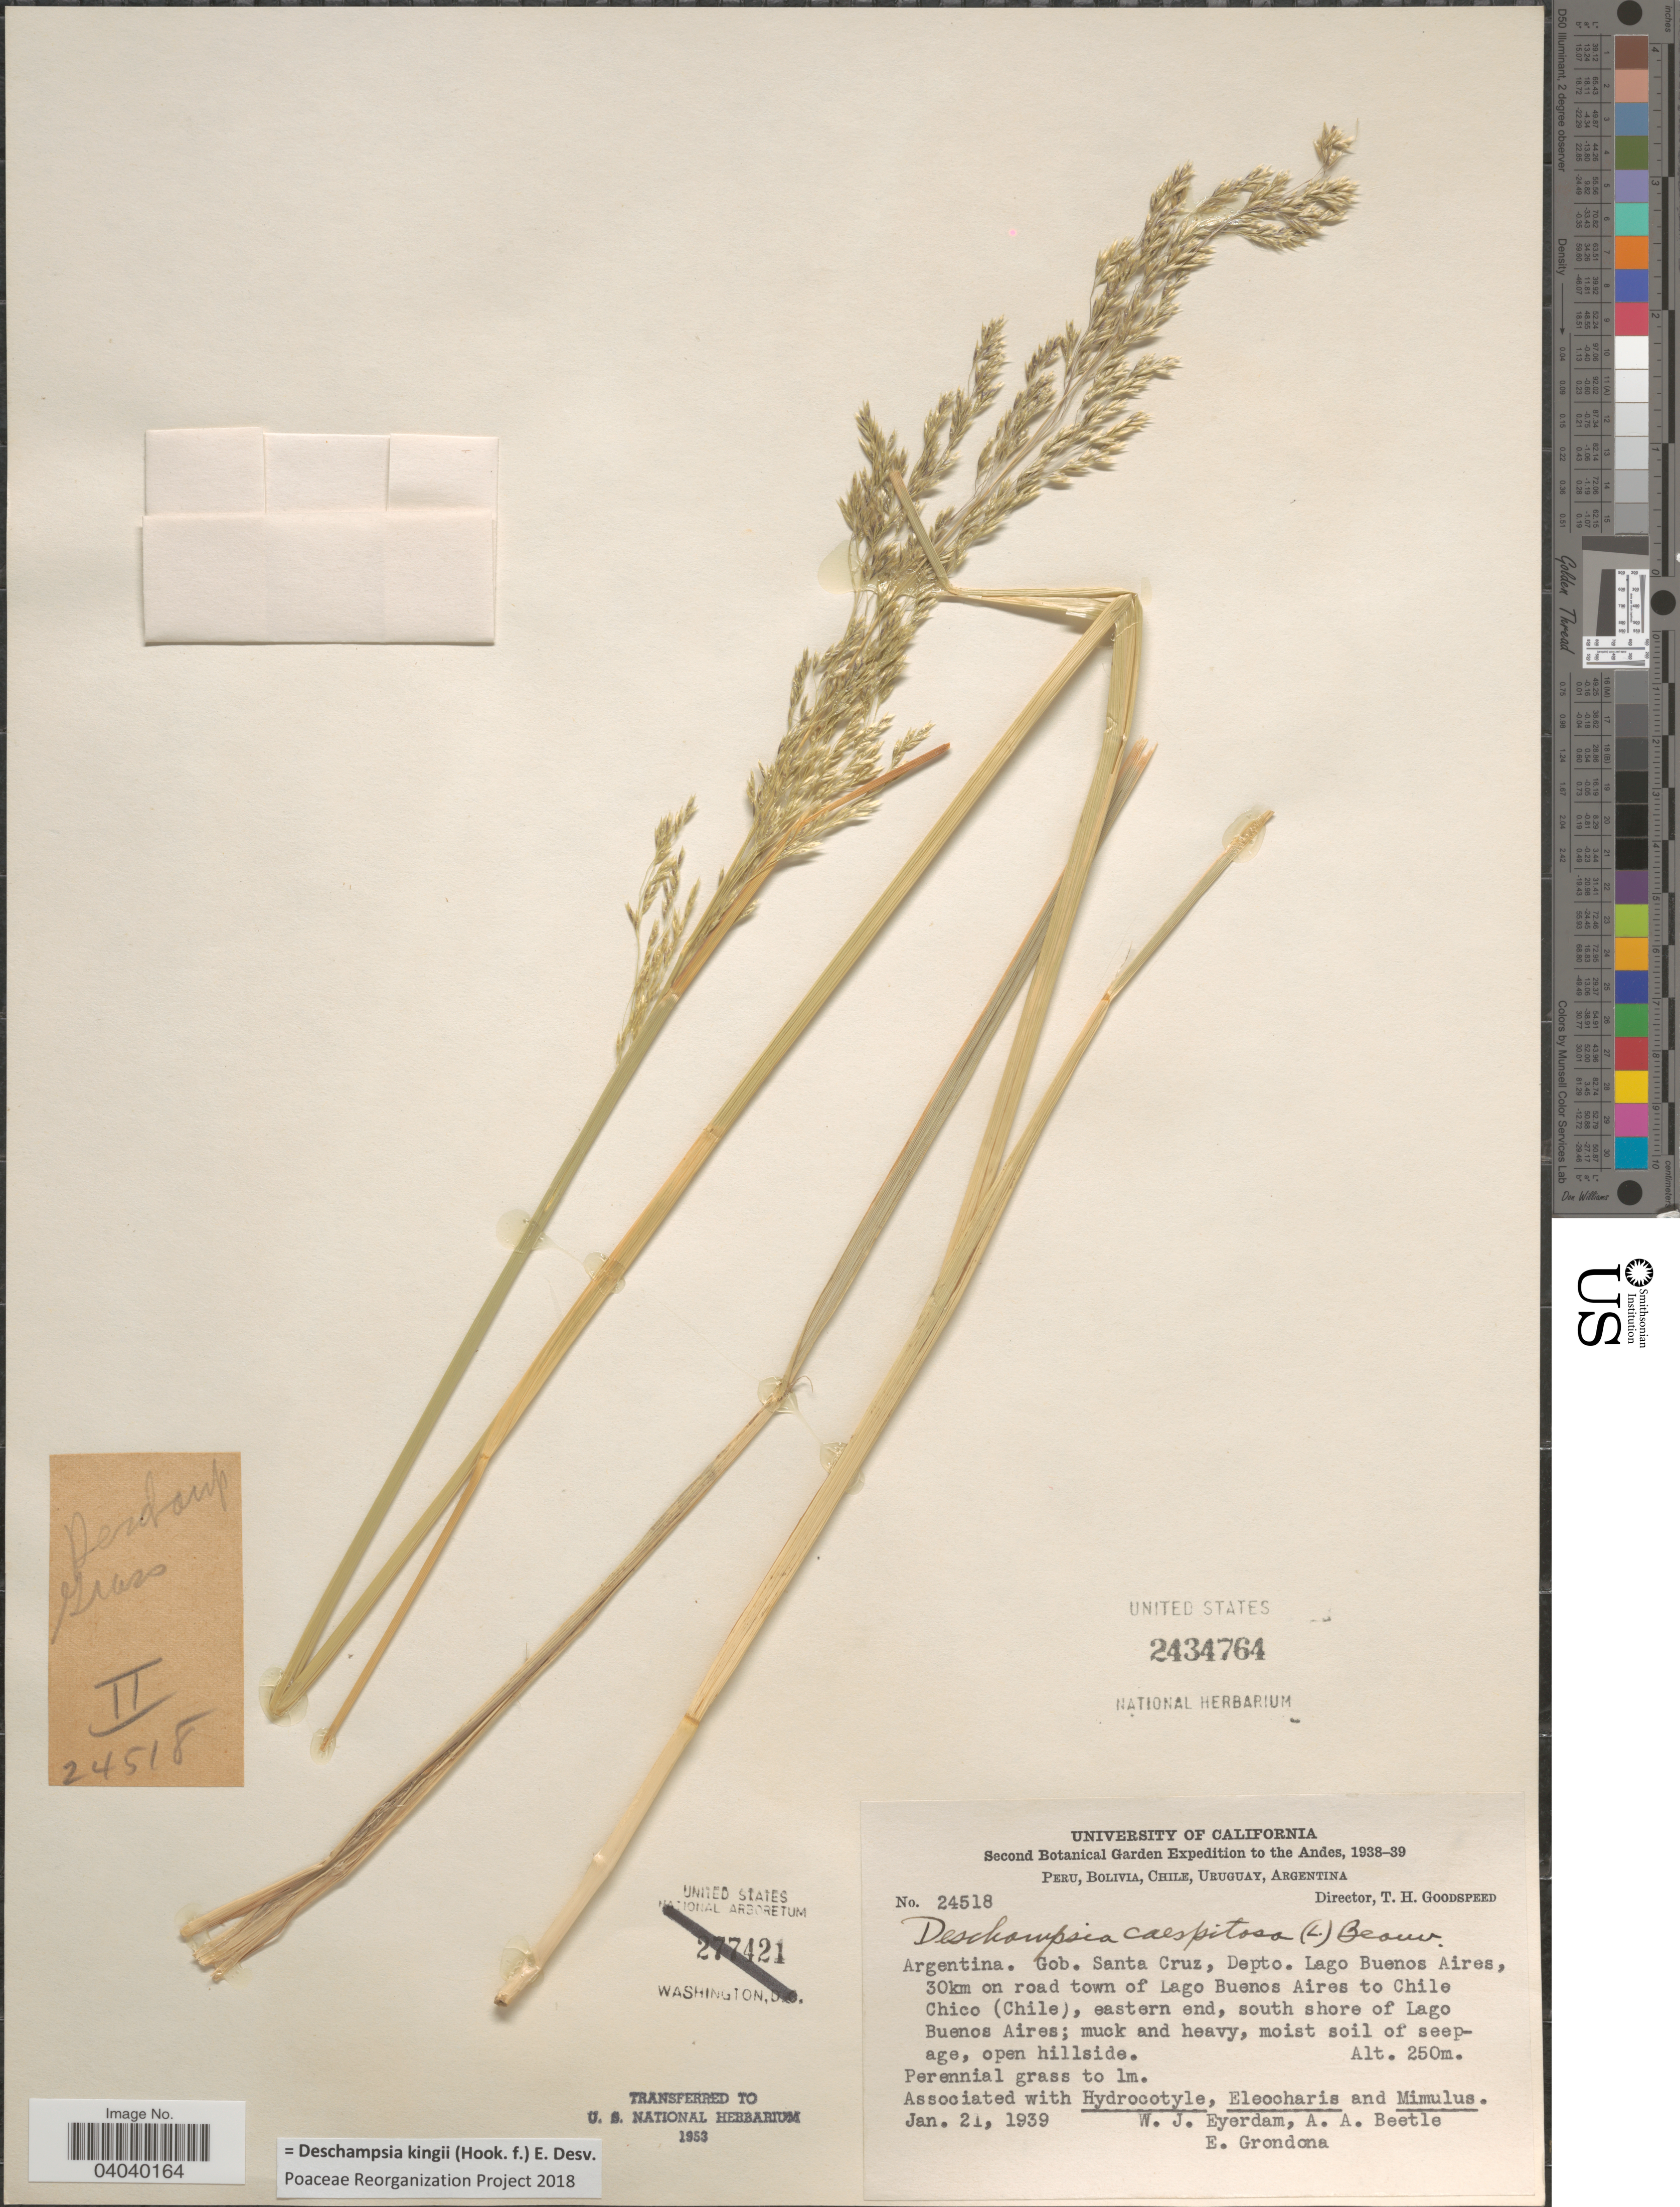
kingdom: Plantae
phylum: Tracheophyta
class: Liliopsida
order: Poales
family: Poaceae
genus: Deschampsia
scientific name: Deschampsia kingii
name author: (Hook. f.) É. Desv.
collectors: W. J. Eyerdam, A. A. Beetle & E. Grondona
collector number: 24518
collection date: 1939-01-21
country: Argentina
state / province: Santa Cruz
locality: The Andes. Gob. Santa Cruz, Depto. Lago Buenos Aires, 30km on road town of Lago Buenos Aires to Chile Chico (Chile), easten end, south shore of Lago Buenos Aires.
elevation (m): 250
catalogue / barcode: US 2434764